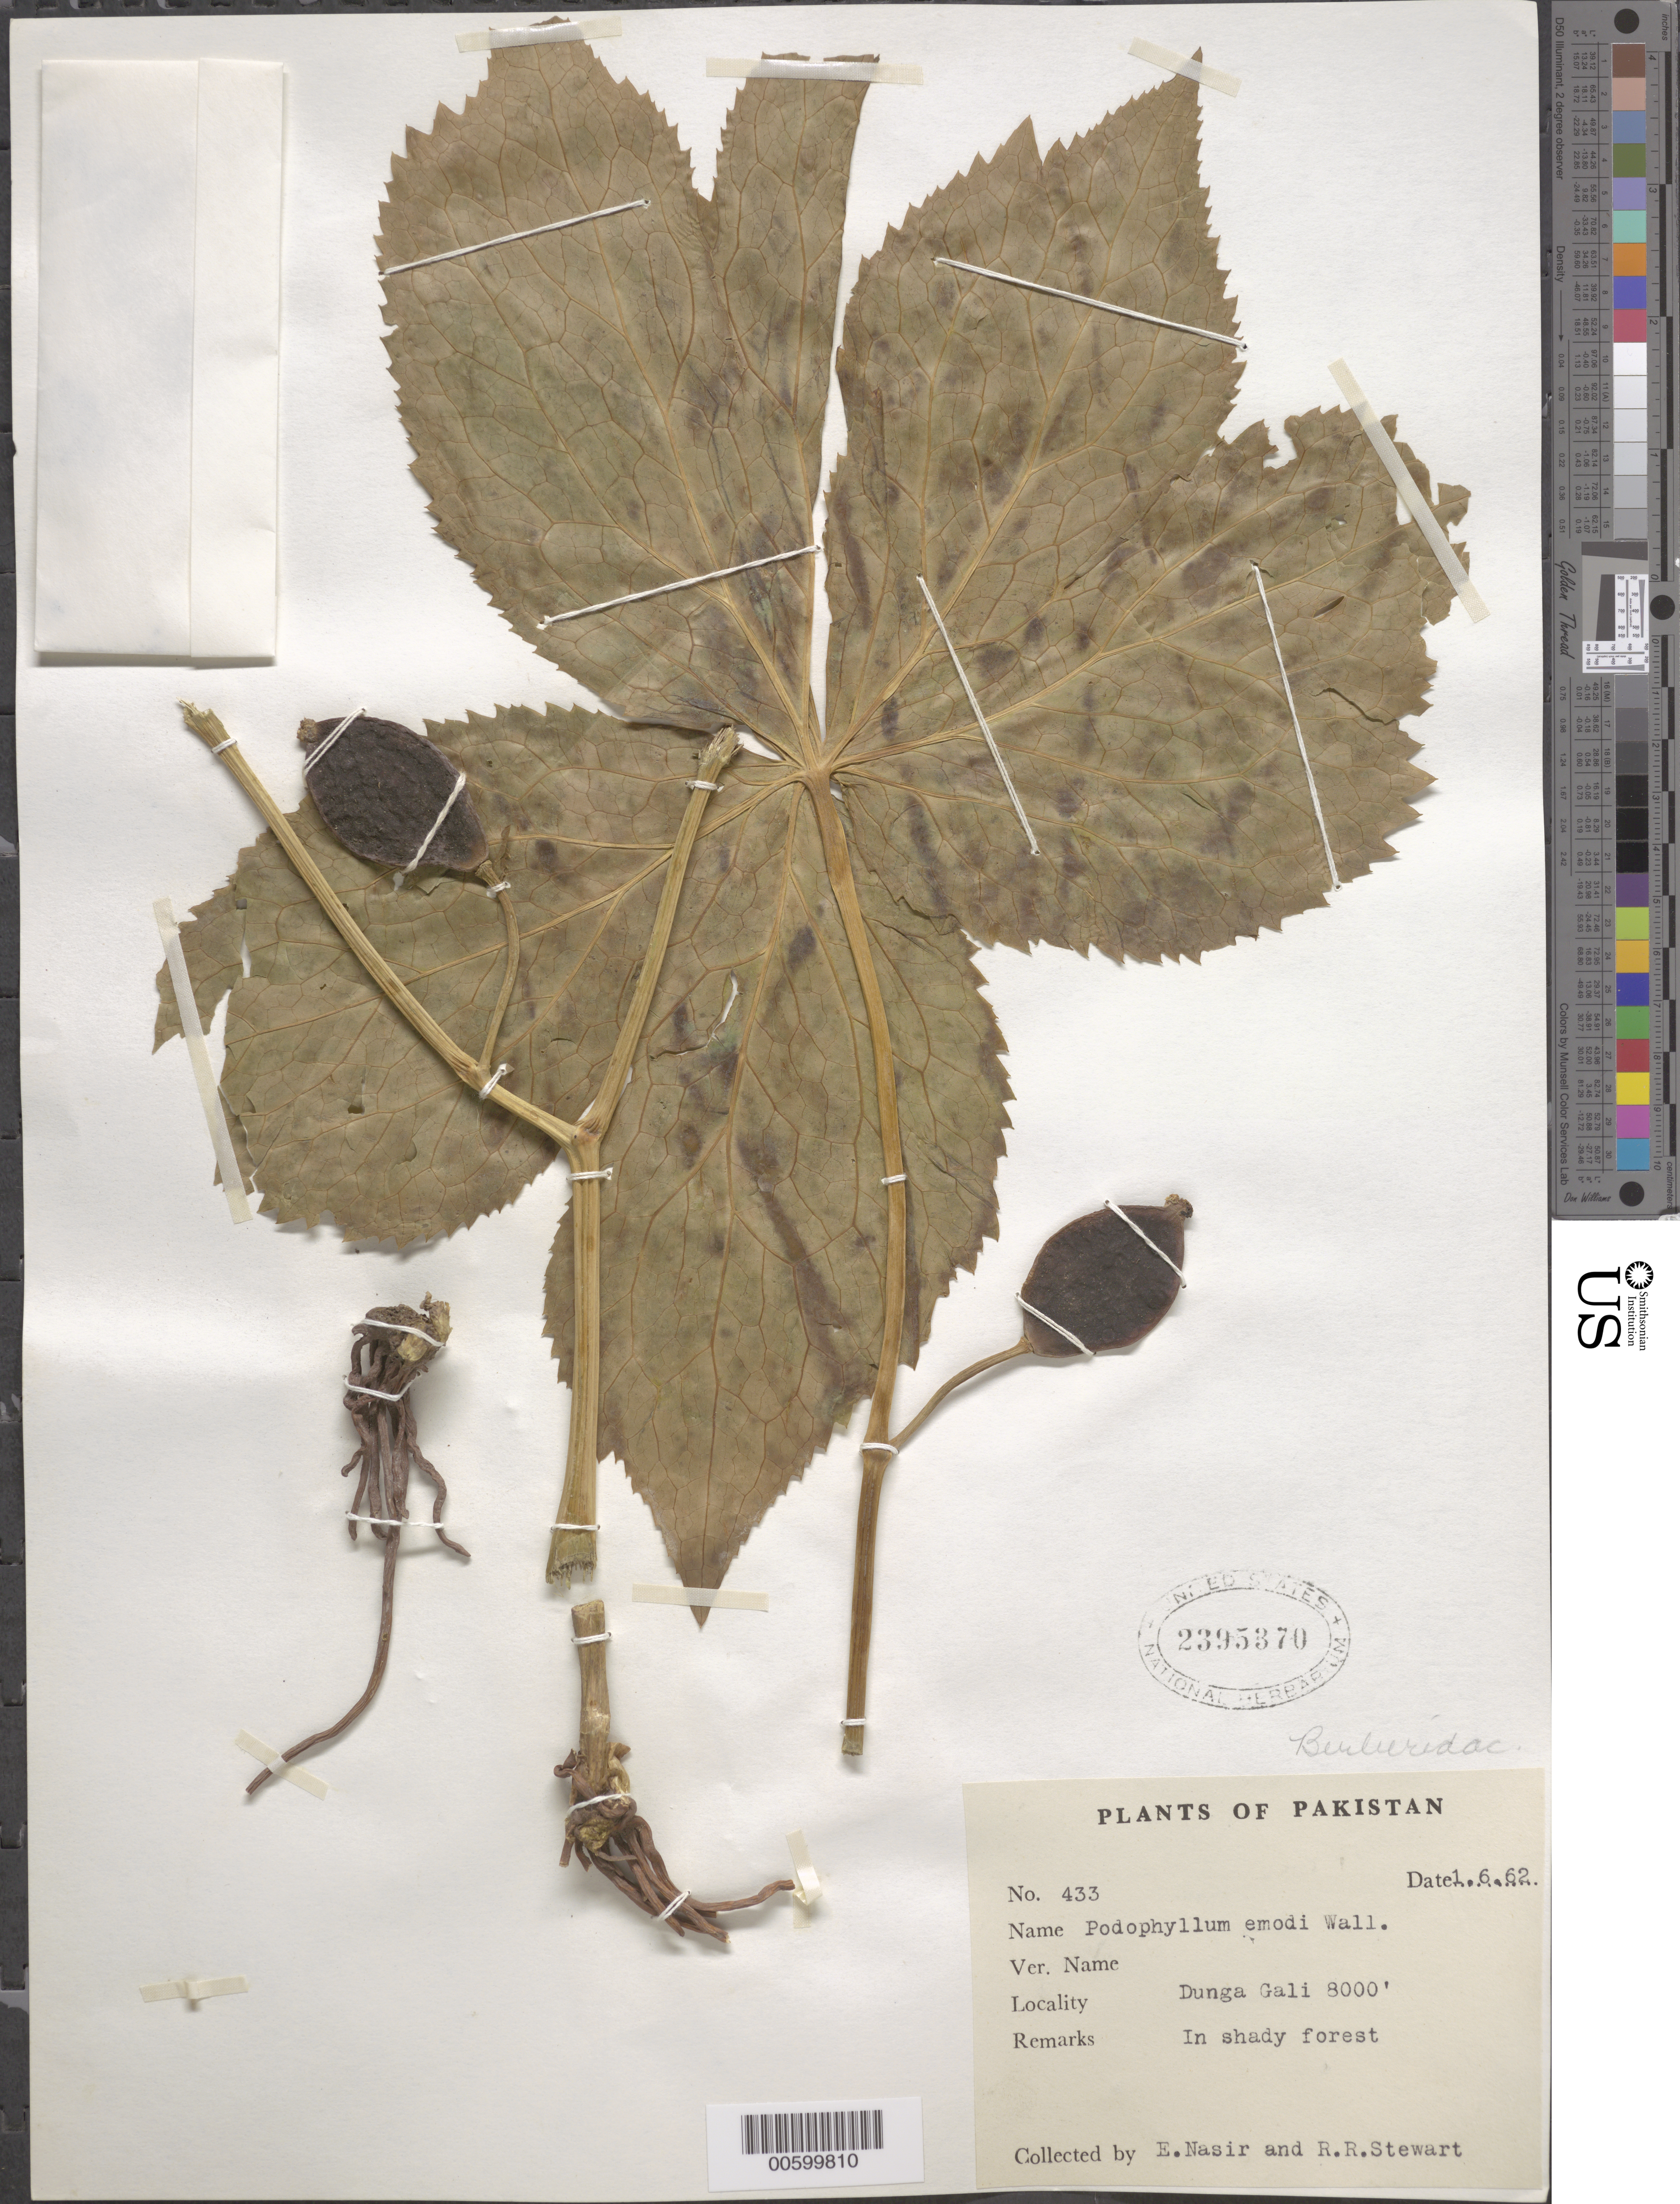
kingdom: Plantae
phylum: Tracheophyta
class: Magnoliopsida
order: Ranunculales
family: Berberidaceae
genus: Sinopodophyllum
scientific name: Sinopodophyllum hexandrum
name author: (Royle) T.S.Ying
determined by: Strong, Mark T., (BOT), Smithsonian Institution - National Museum of Natural History (UNITED STATES)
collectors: E. Nasir & R. R. Stewart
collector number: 433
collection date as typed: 01 Jun 1962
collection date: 1962-06-01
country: Pakistan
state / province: Khyber Pakhtunkhwa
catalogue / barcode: US 2395370